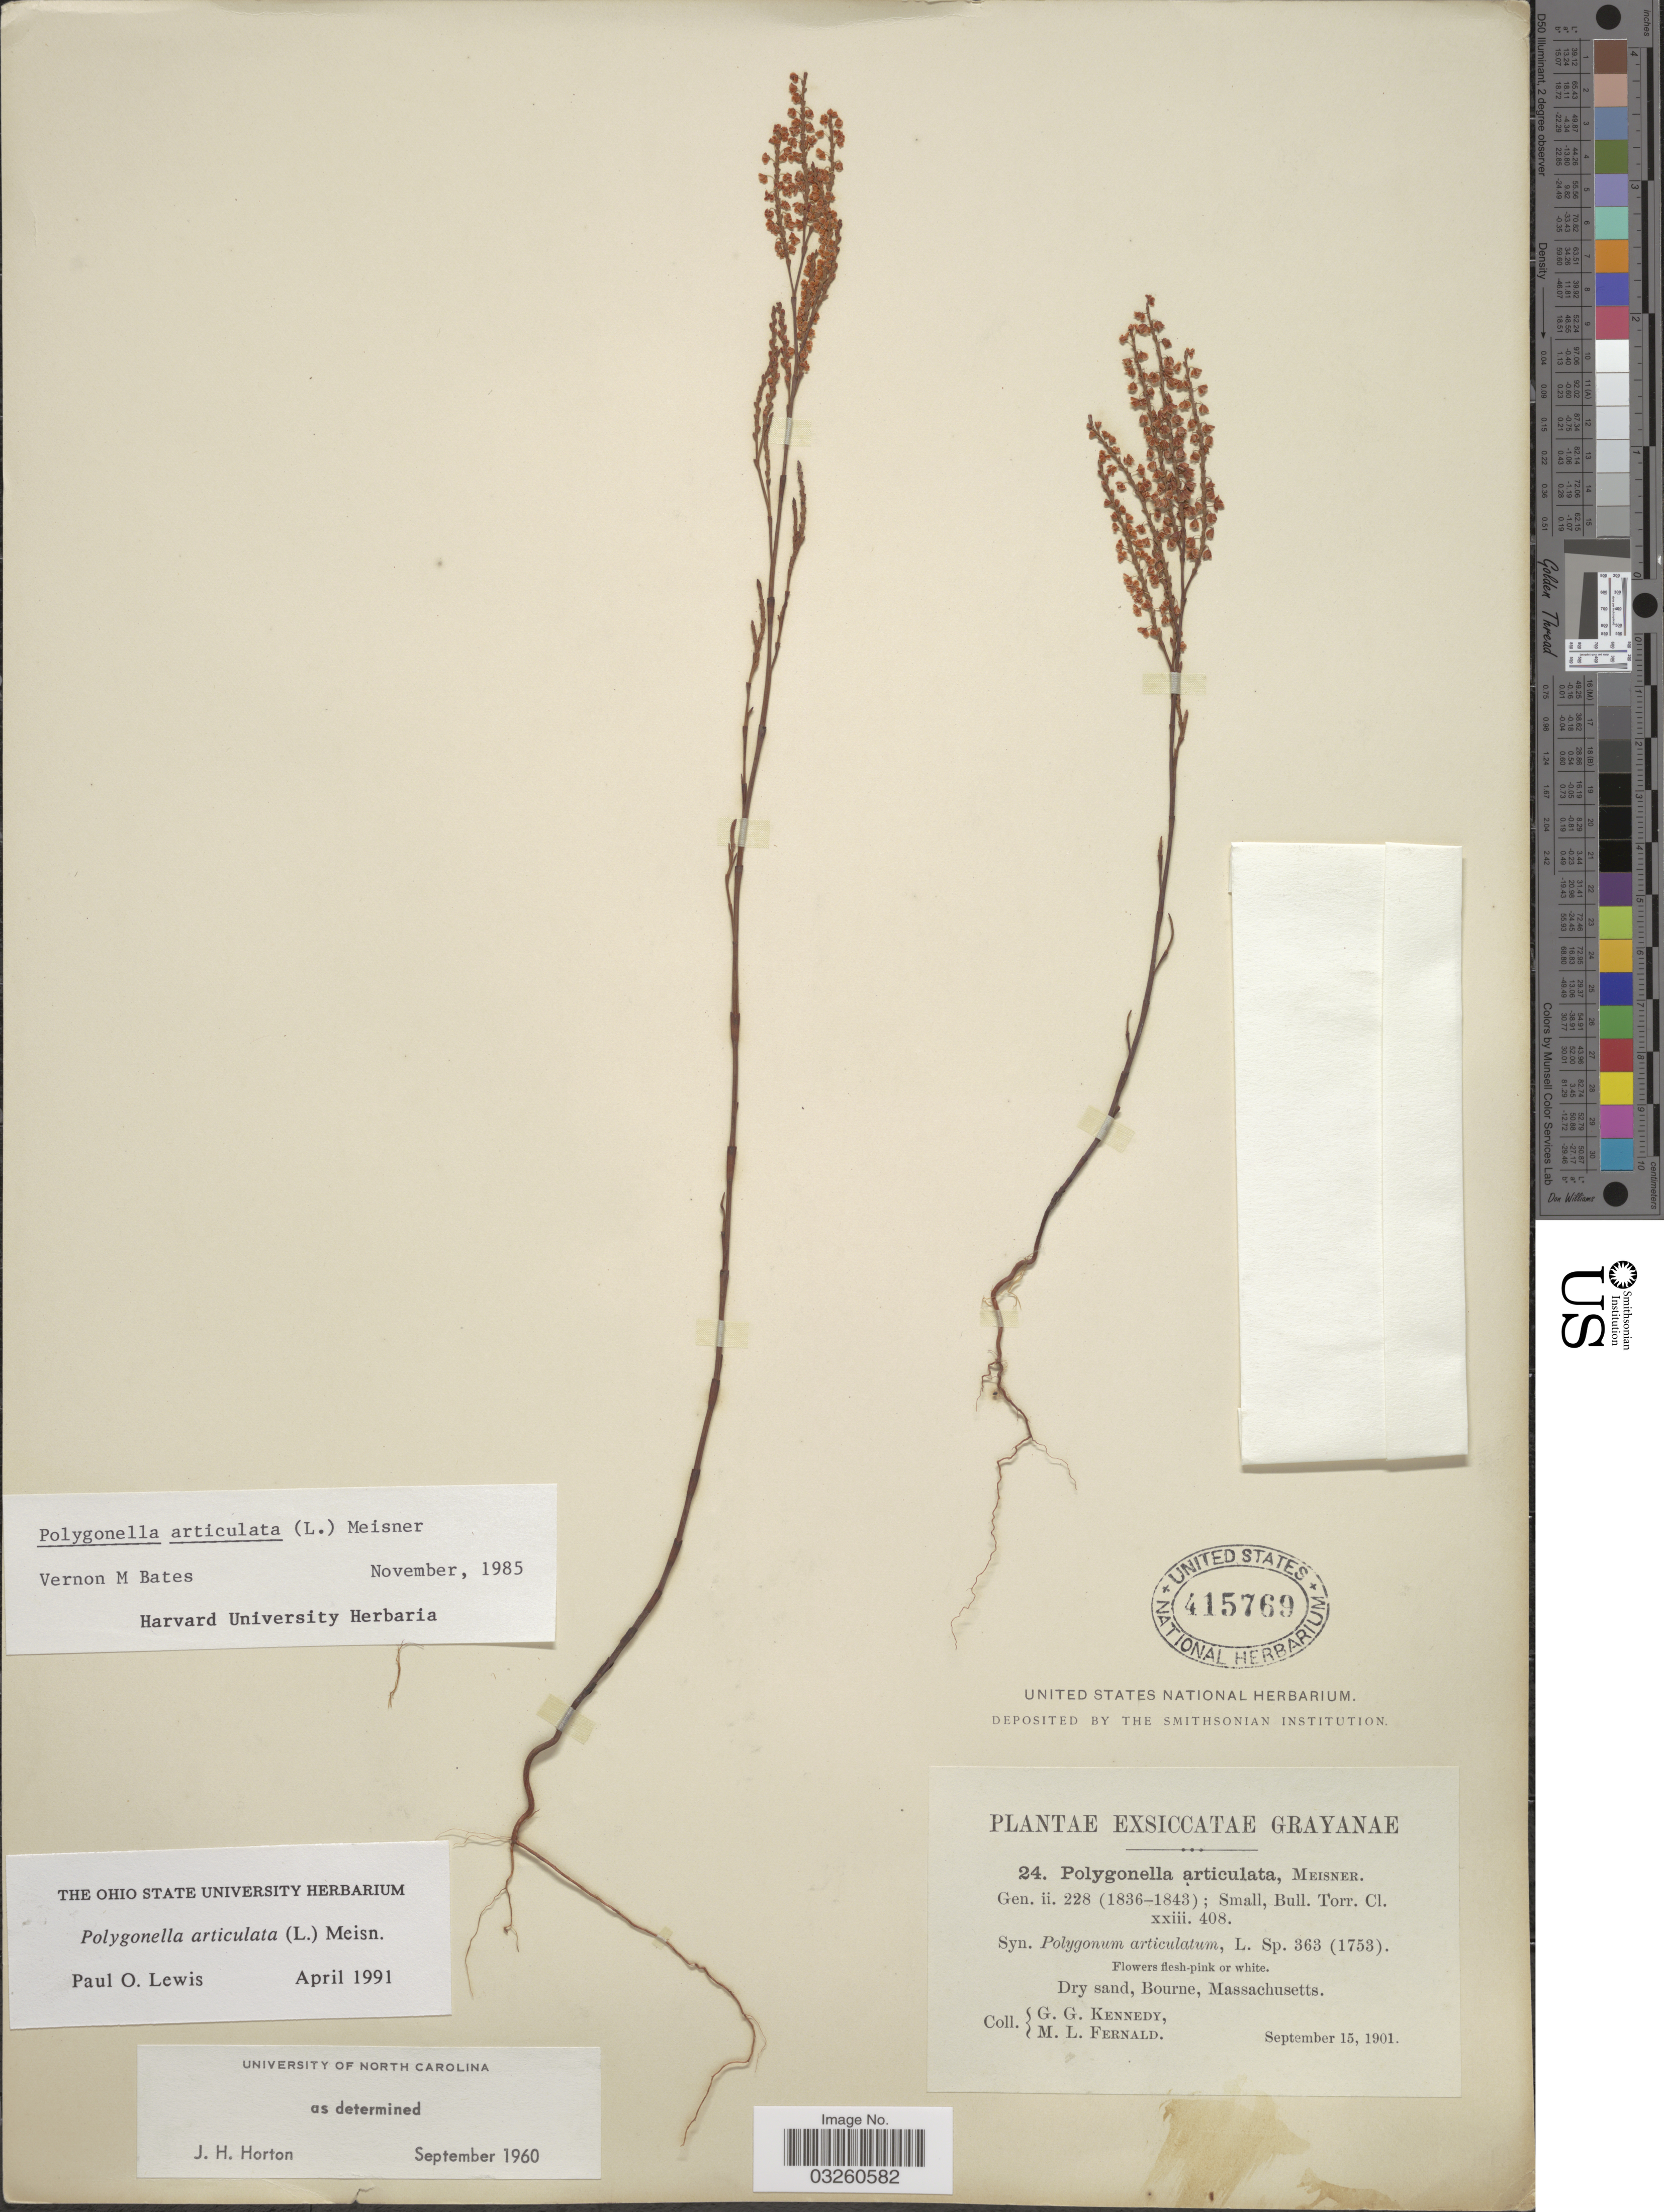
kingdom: Plantae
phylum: Tracheophyta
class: Magnoliopsida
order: Caryophyllales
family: Polygonaceae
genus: Polygonella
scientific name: Polygonella articulata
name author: (L.) Meisn.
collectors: G. Kennedy & M. L. Fernald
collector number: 24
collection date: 1901-09-15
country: United States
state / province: Massachusetts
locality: Dry sand, Bourne.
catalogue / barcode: US 415769